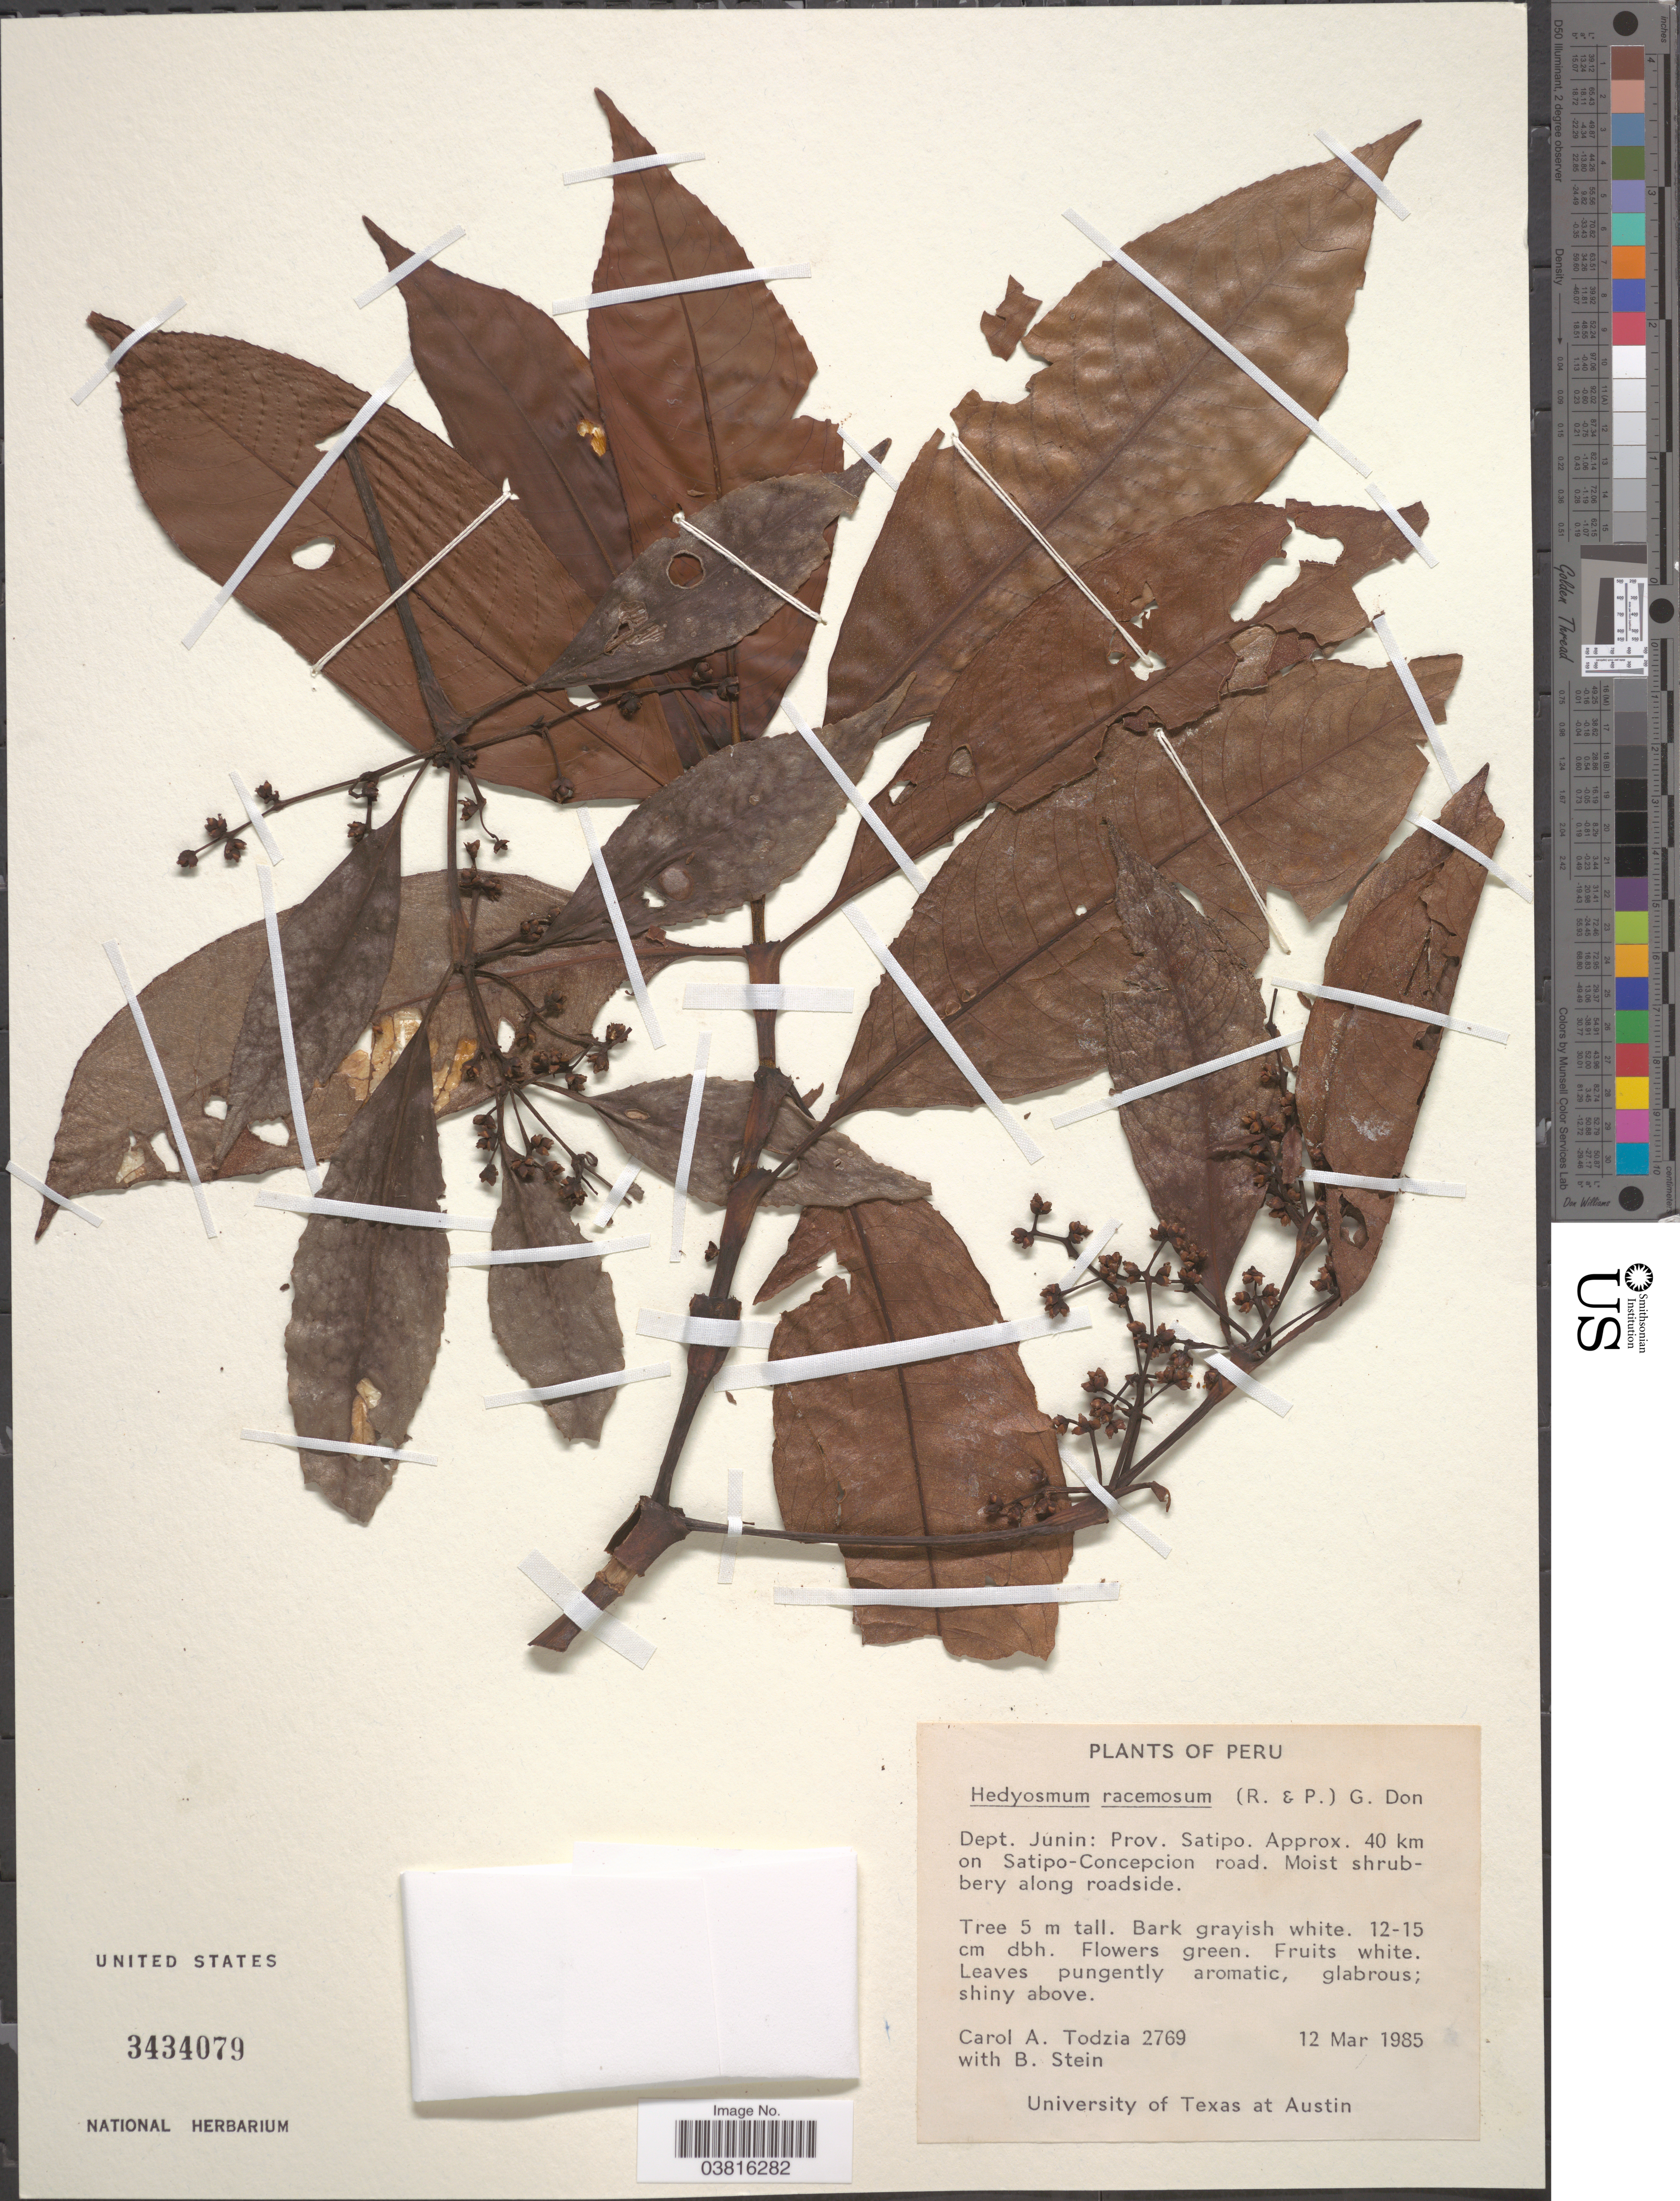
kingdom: Plantae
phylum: Tracheophyta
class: Magnoliopsida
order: Chloranthales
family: Chloranthaceae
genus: Hedyosmum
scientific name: Hedyosmum racemosum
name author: (Ruiz & Pav.) G. Don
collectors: C. A. Todzia & B. Stein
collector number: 2769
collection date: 1985-03-12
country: Peru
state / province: Junín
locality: Dept. Junin: Prov. Satipo. Approx. 40 km on Satipo-Concepcion road.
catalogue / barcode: US 3434079